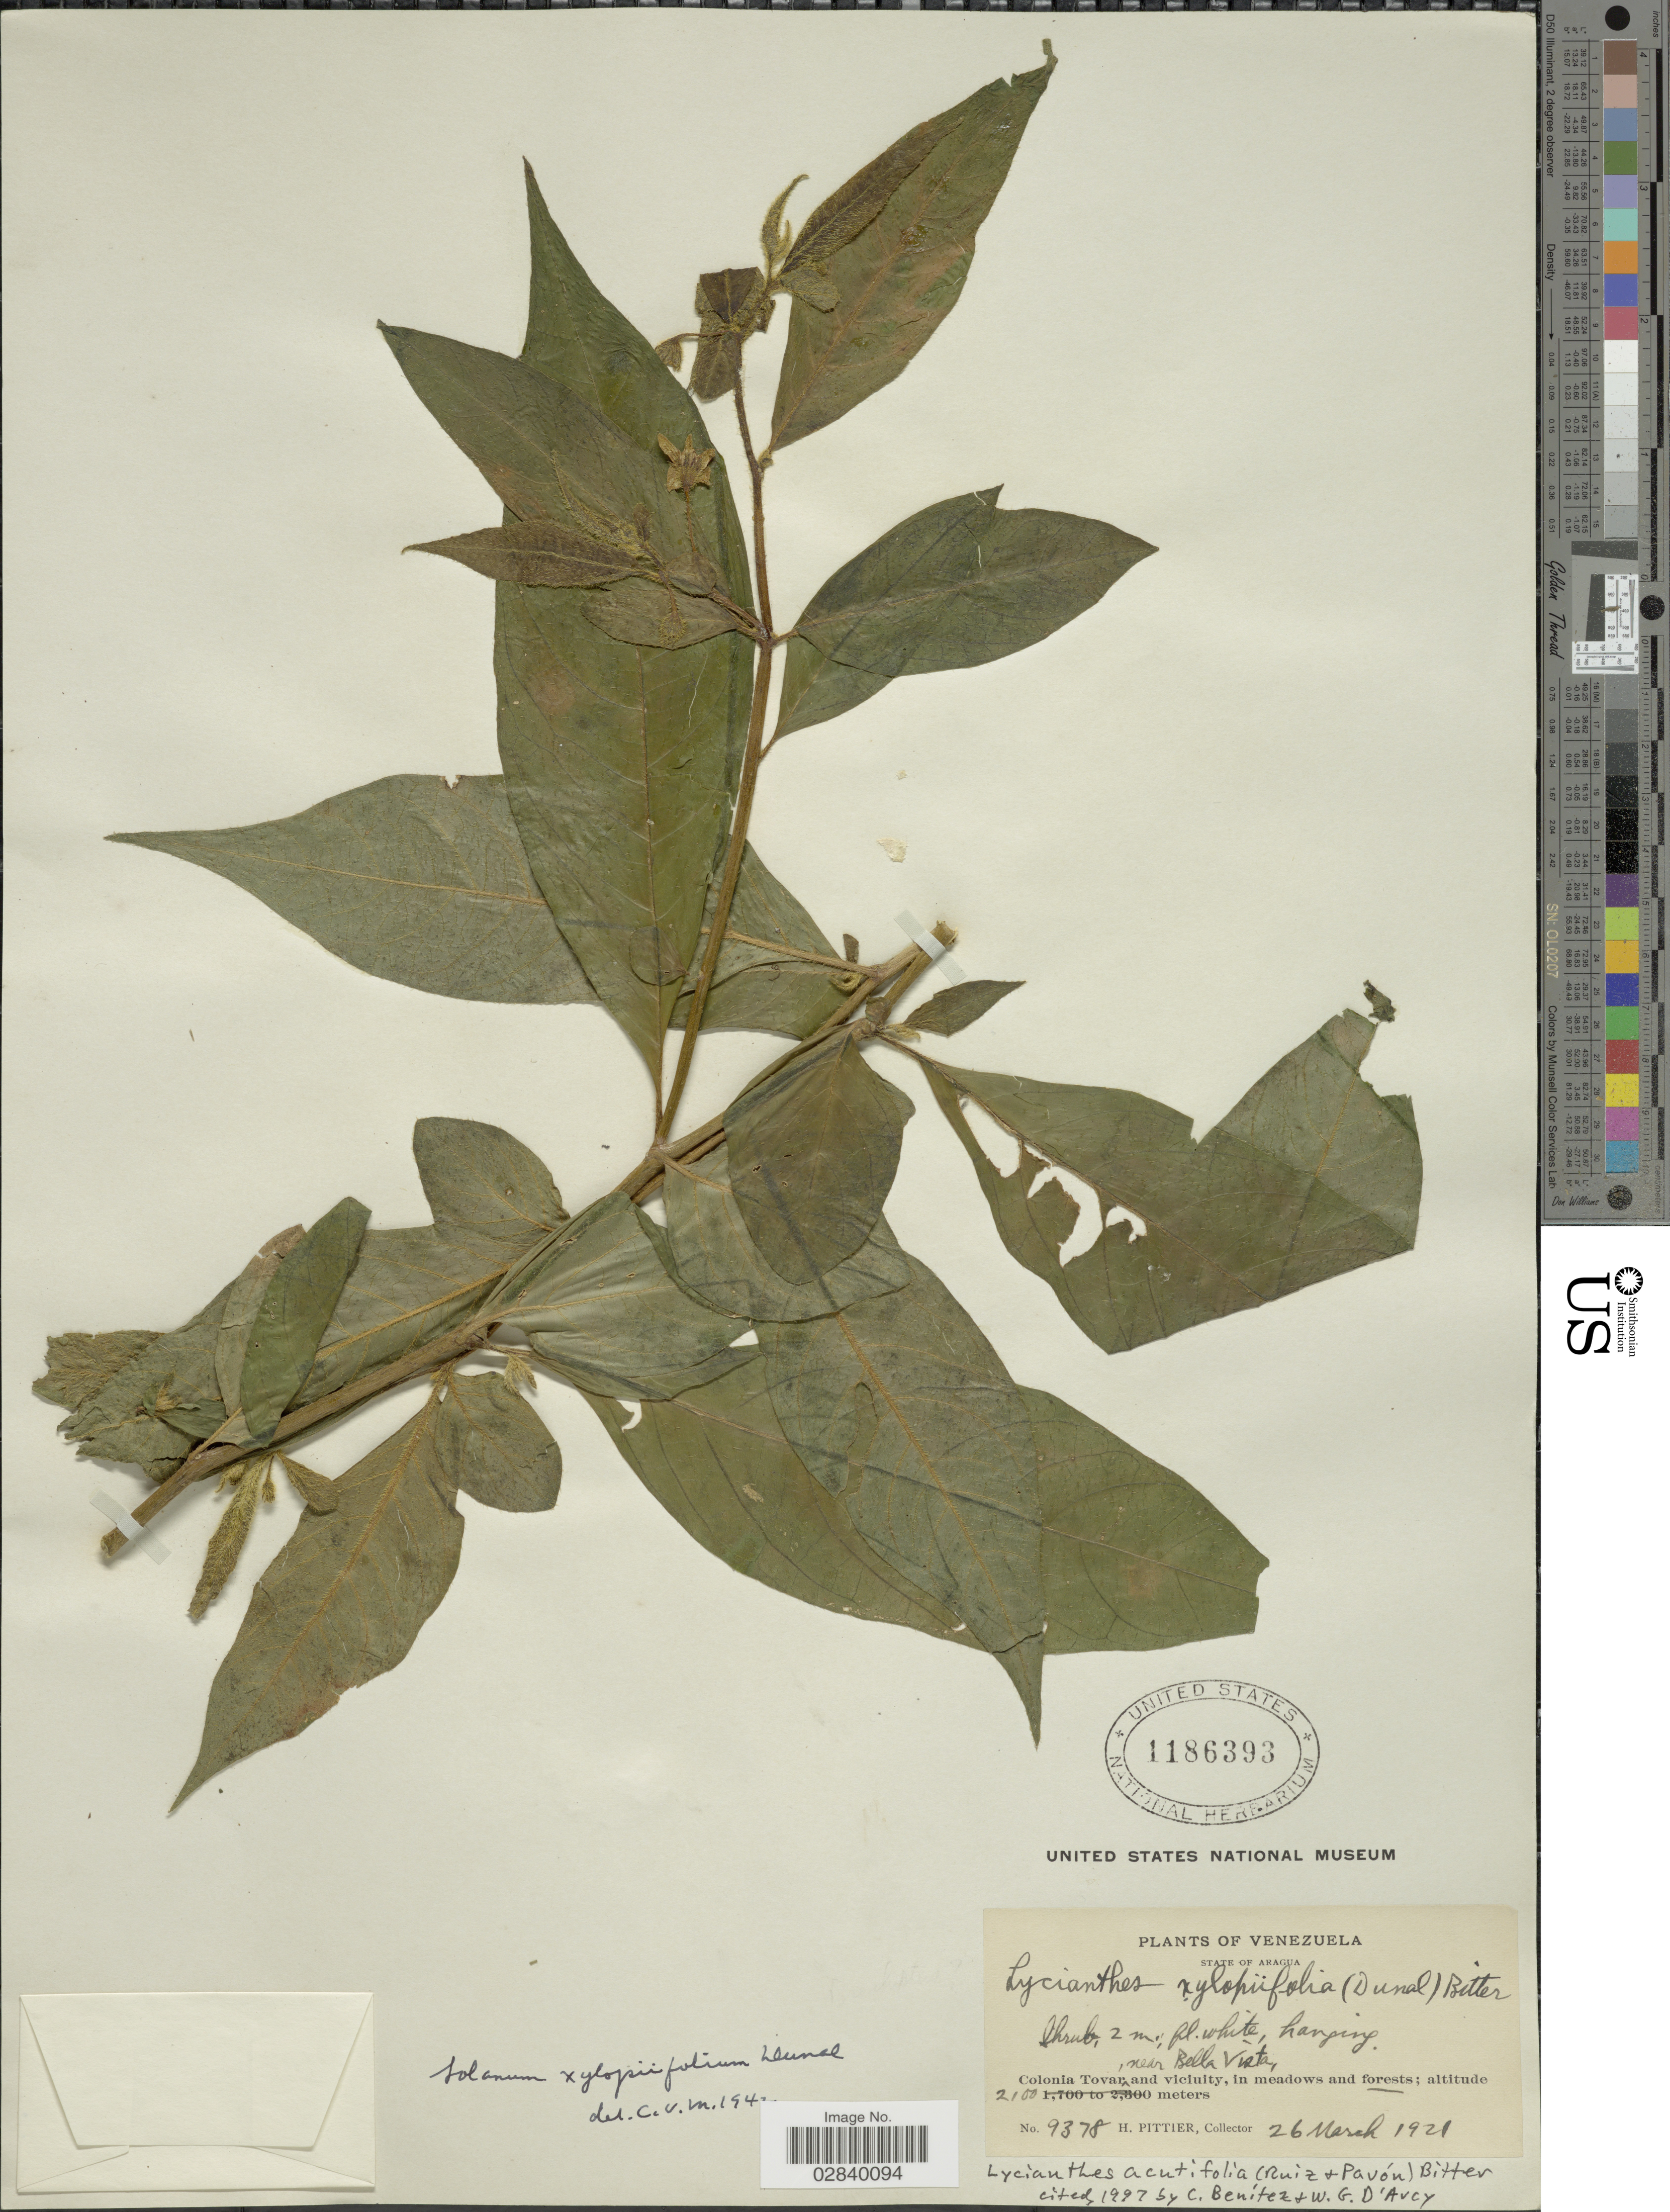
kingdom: Plantae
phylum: Tracheophyta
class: Magnoliopsida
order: Solanales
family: Solanaceae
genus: Lycianthes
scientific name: Lycianthes acutifolia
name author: (Ruiz & Pav.) Bitter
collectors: H. F. Pittier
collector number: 9378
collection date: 1921-03-26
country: Venezuela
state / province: Aragua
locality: Colonia Tovar, near Bella Vista, and vicinity, in meadows and forests.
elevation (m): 2100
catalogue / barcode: US 1186393